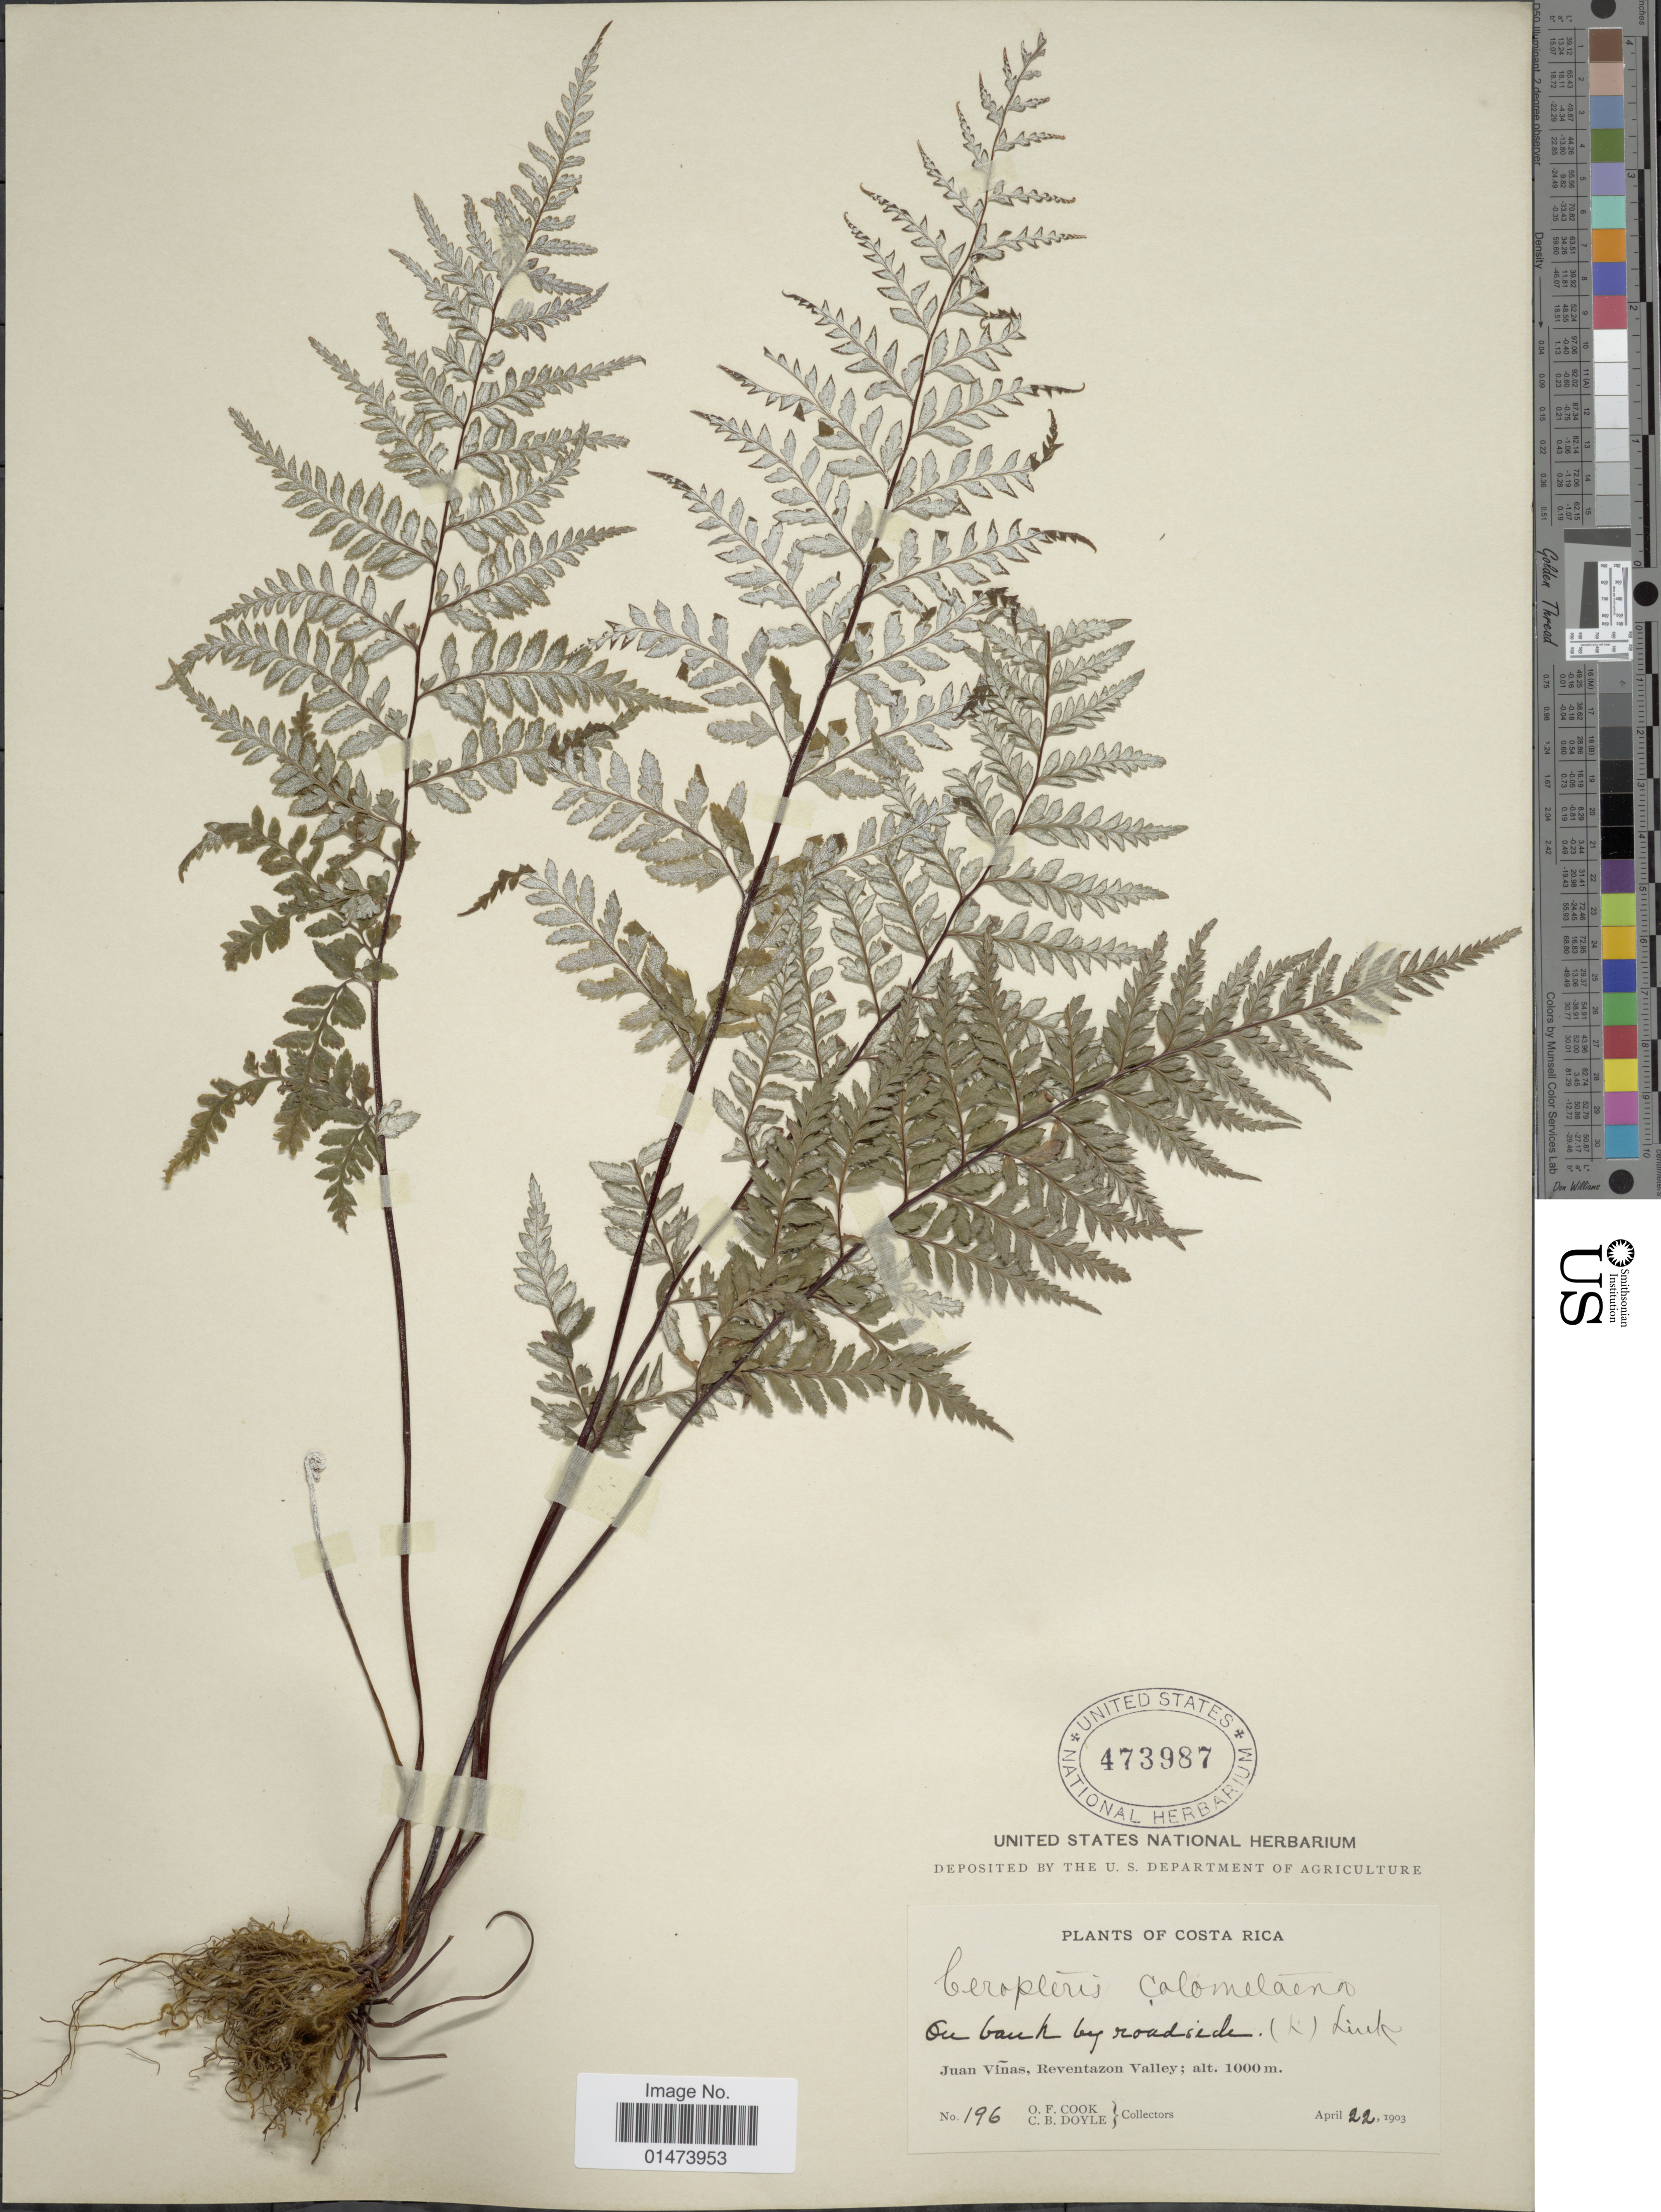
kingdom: Plantae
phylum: Tracheophyta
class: Polypodiopsida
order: Polypodiales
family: Pteridaceae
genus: Pityrogramma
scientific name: Pityrogramma calomelanos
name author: (L.) Link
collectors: O. F. Cook & C. Doyle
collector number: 196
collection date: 1903-04-22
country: Costa Rica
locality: Juan Viñas, Reventazon Valley.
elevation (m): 1000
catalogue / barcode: US 473987